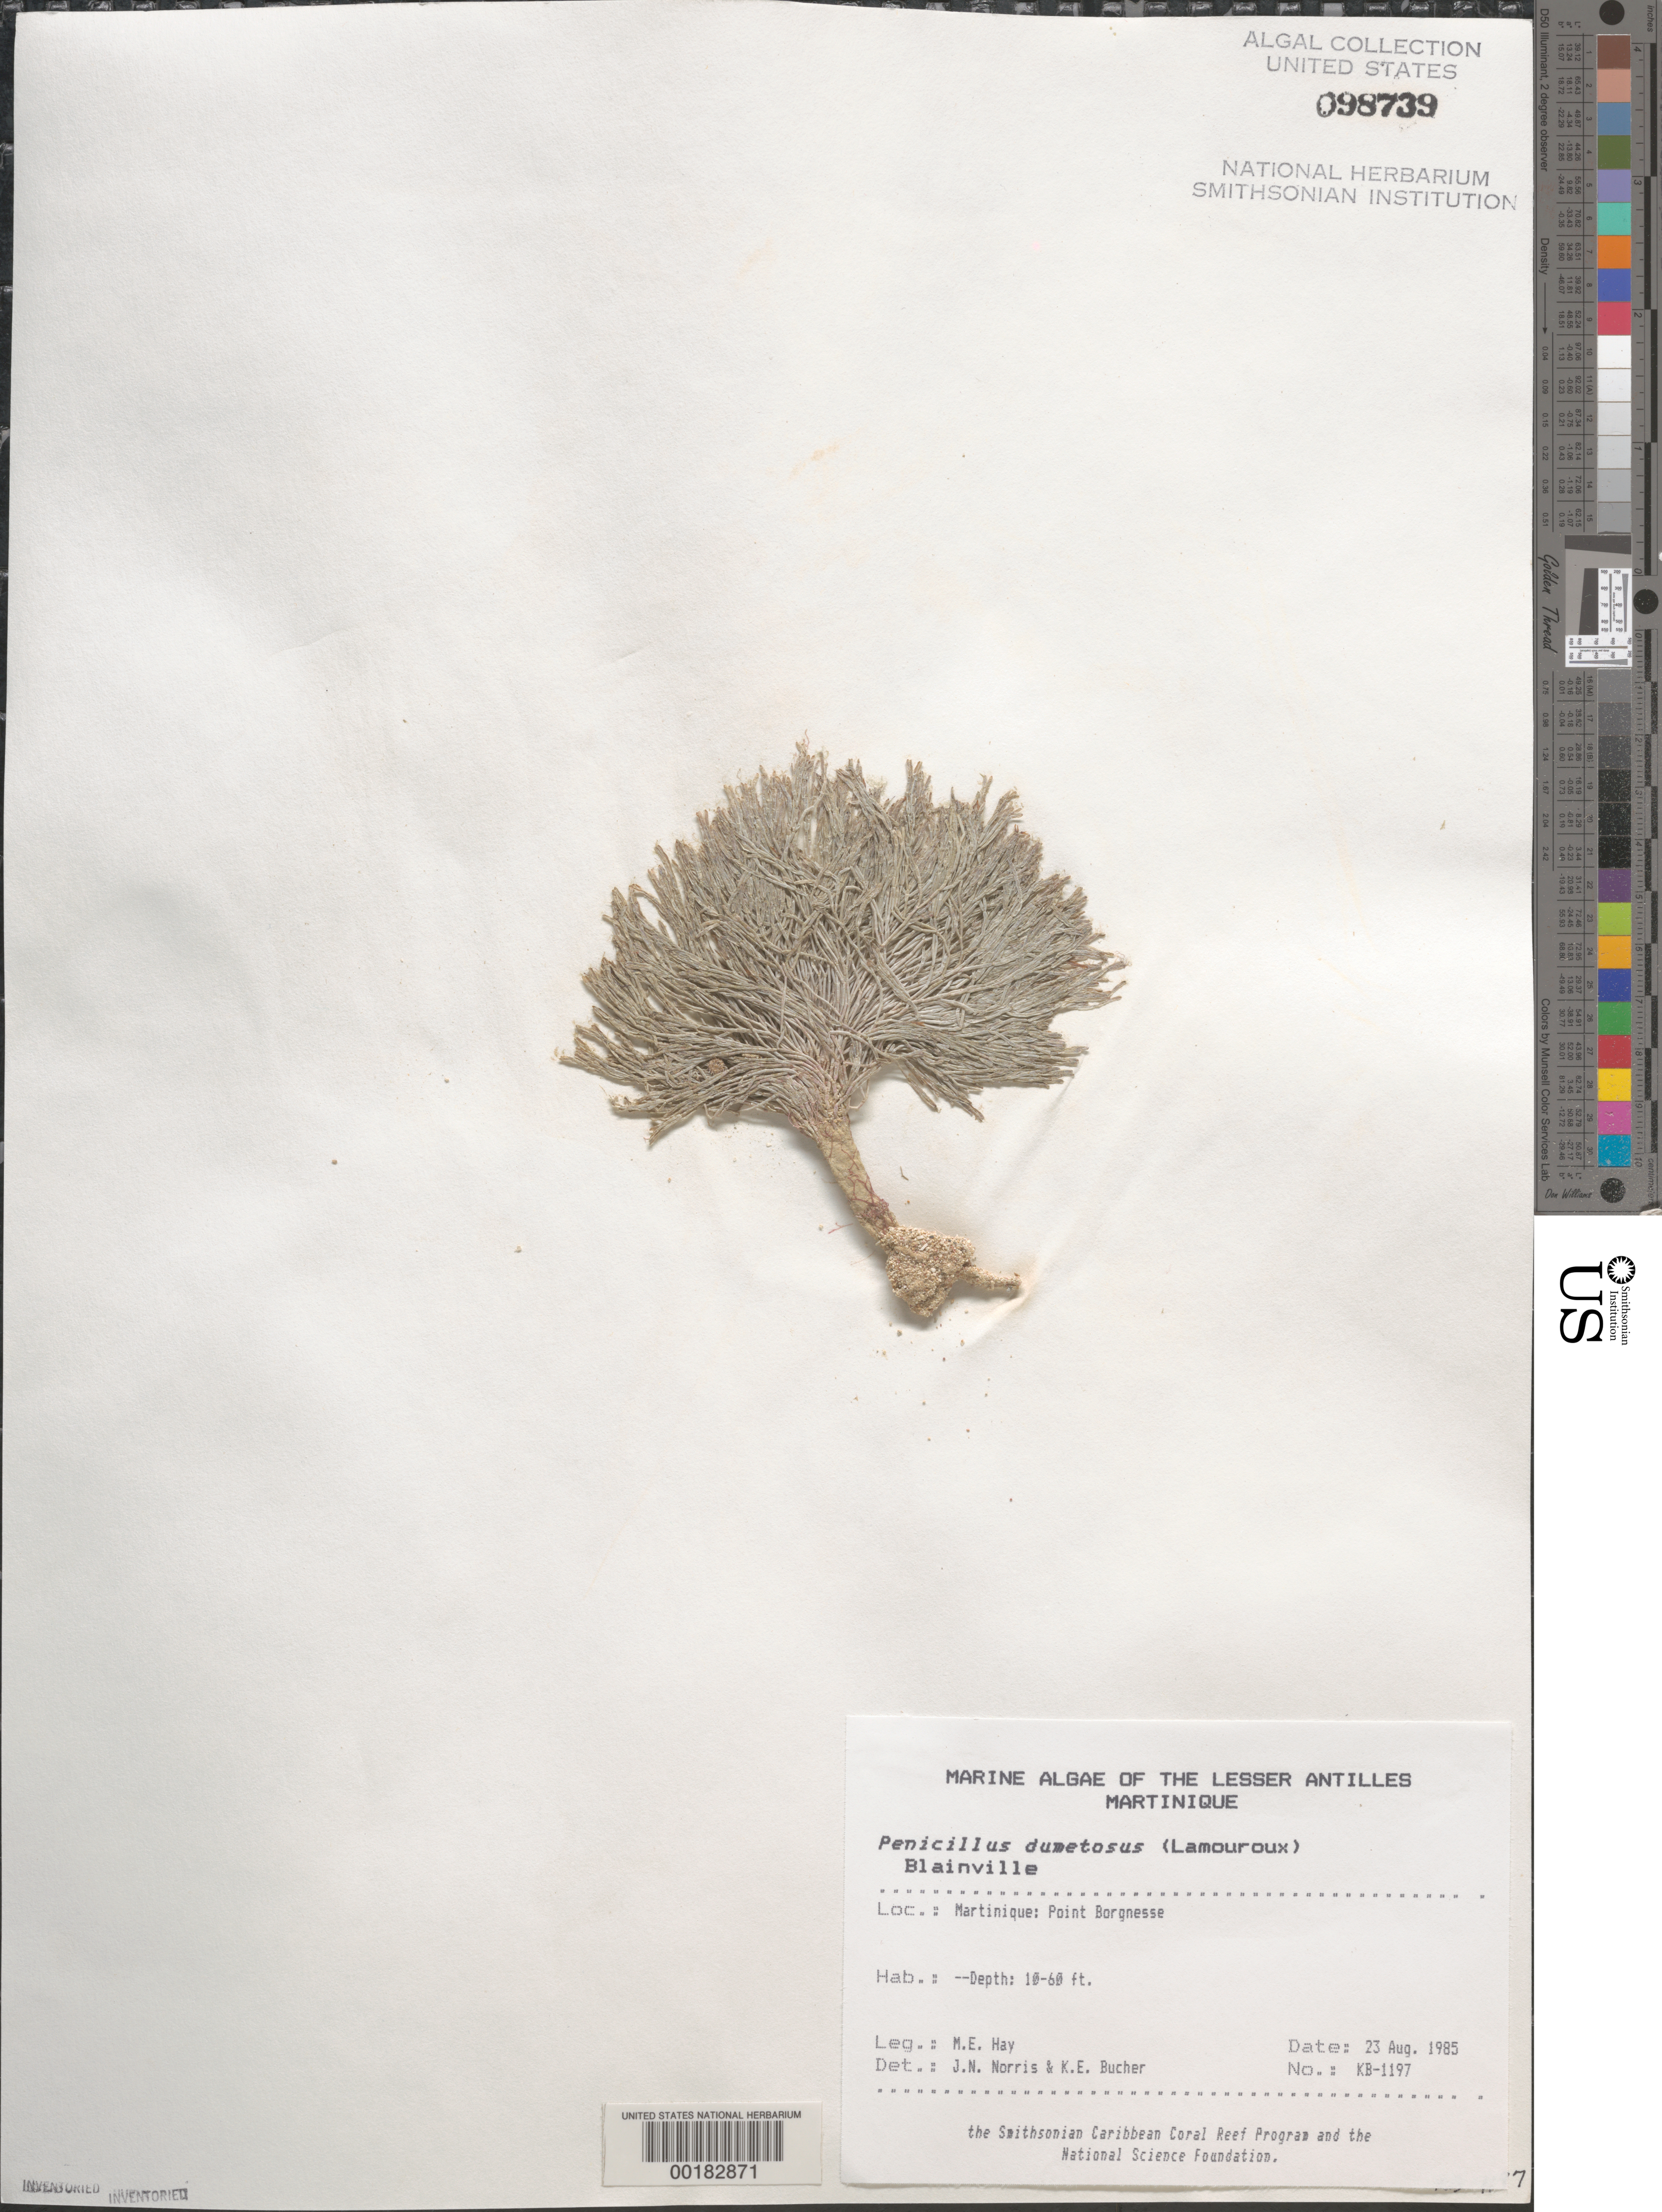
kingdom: Plantae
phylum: Chlorophyta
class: Ulvophyceae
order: Bryopsidales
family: Udoteaceae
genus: Penicillus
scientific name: Penicillus dumetosus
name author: (J.V.Lamouroux) Blainville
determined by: Norris, J. N.; Bucher, K. E.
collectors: M. E. Hay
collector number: KB-1197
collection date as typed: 23 Aug 1985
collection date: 1985-08-23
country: Martinique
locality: Pointe Borgnesse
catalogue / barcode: US 98739